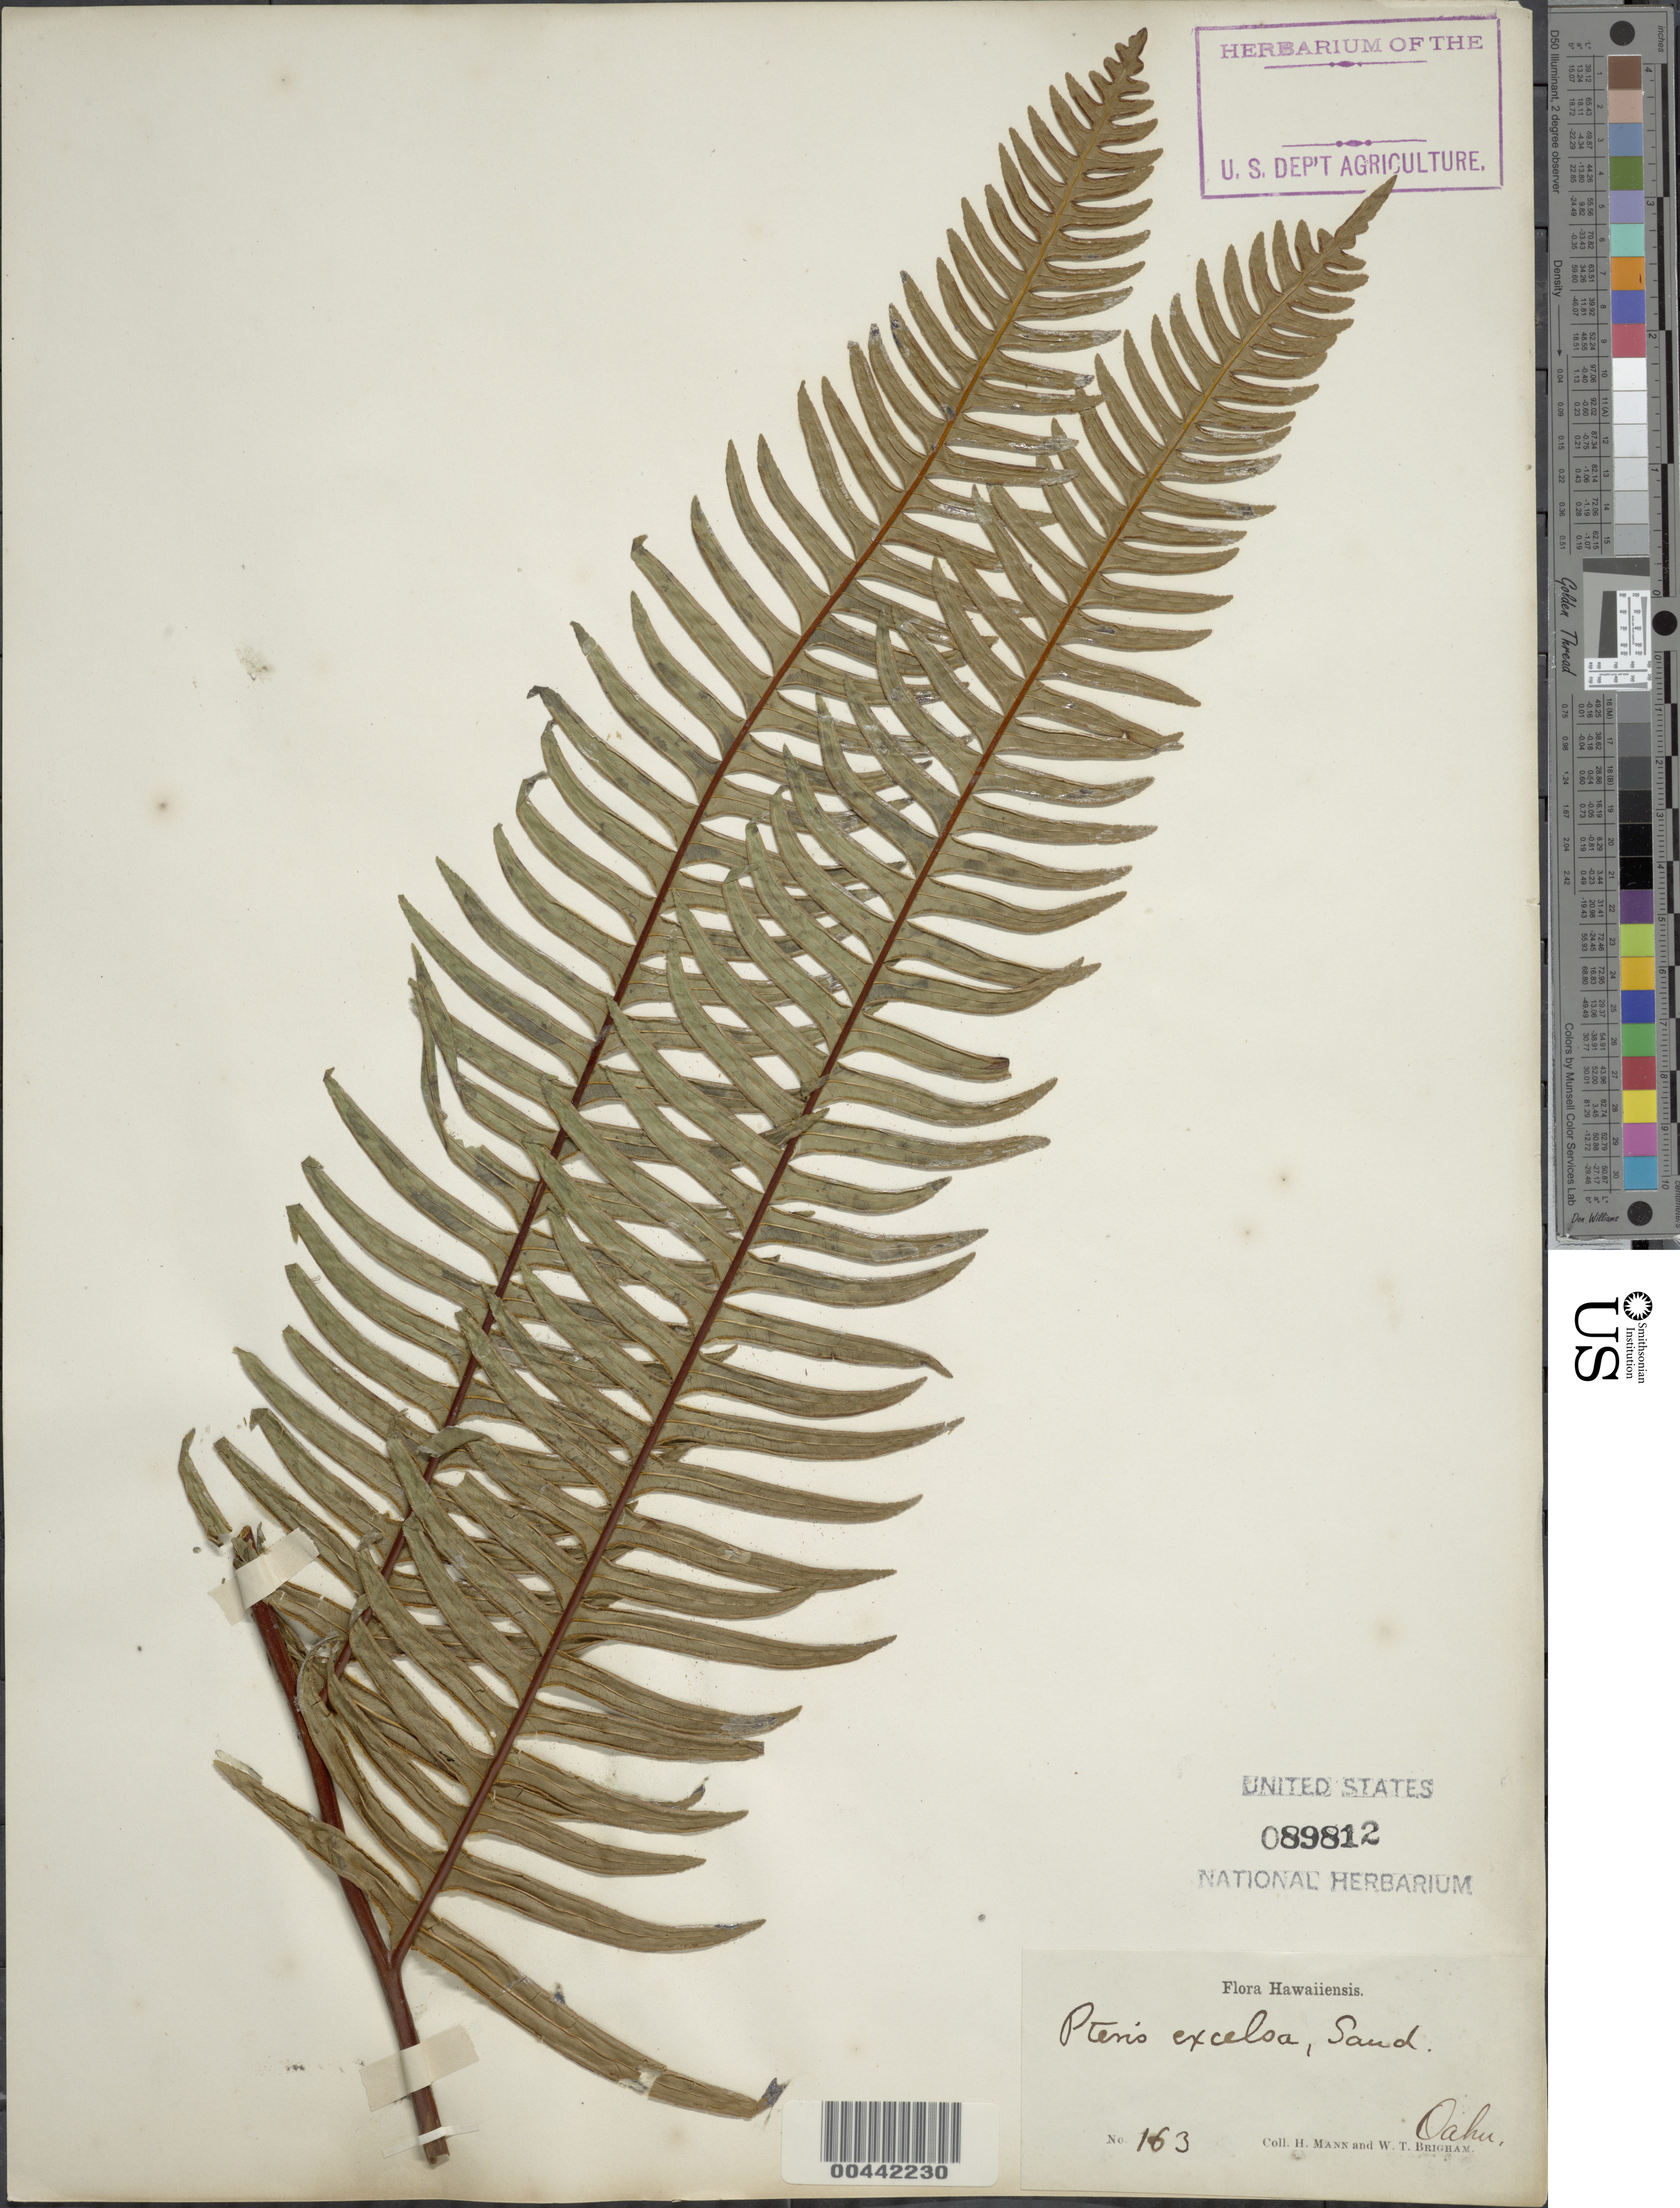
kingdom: Plantae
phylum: Tracheophyta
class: Polypodiopsida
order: Polypodiales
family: Pteridaceae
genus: Pteris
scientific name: Pteris terminalis var. terminalis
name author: Wall.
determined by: Wagner, W. L., (BOT), Smithsonian Institution - National Museum of Natural History (UNITED STATES)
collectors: H. Mann & W. T. Brigham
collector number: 163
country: United States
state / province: Hawaii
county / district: Honolulu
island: Oahu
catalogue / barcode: US 89812